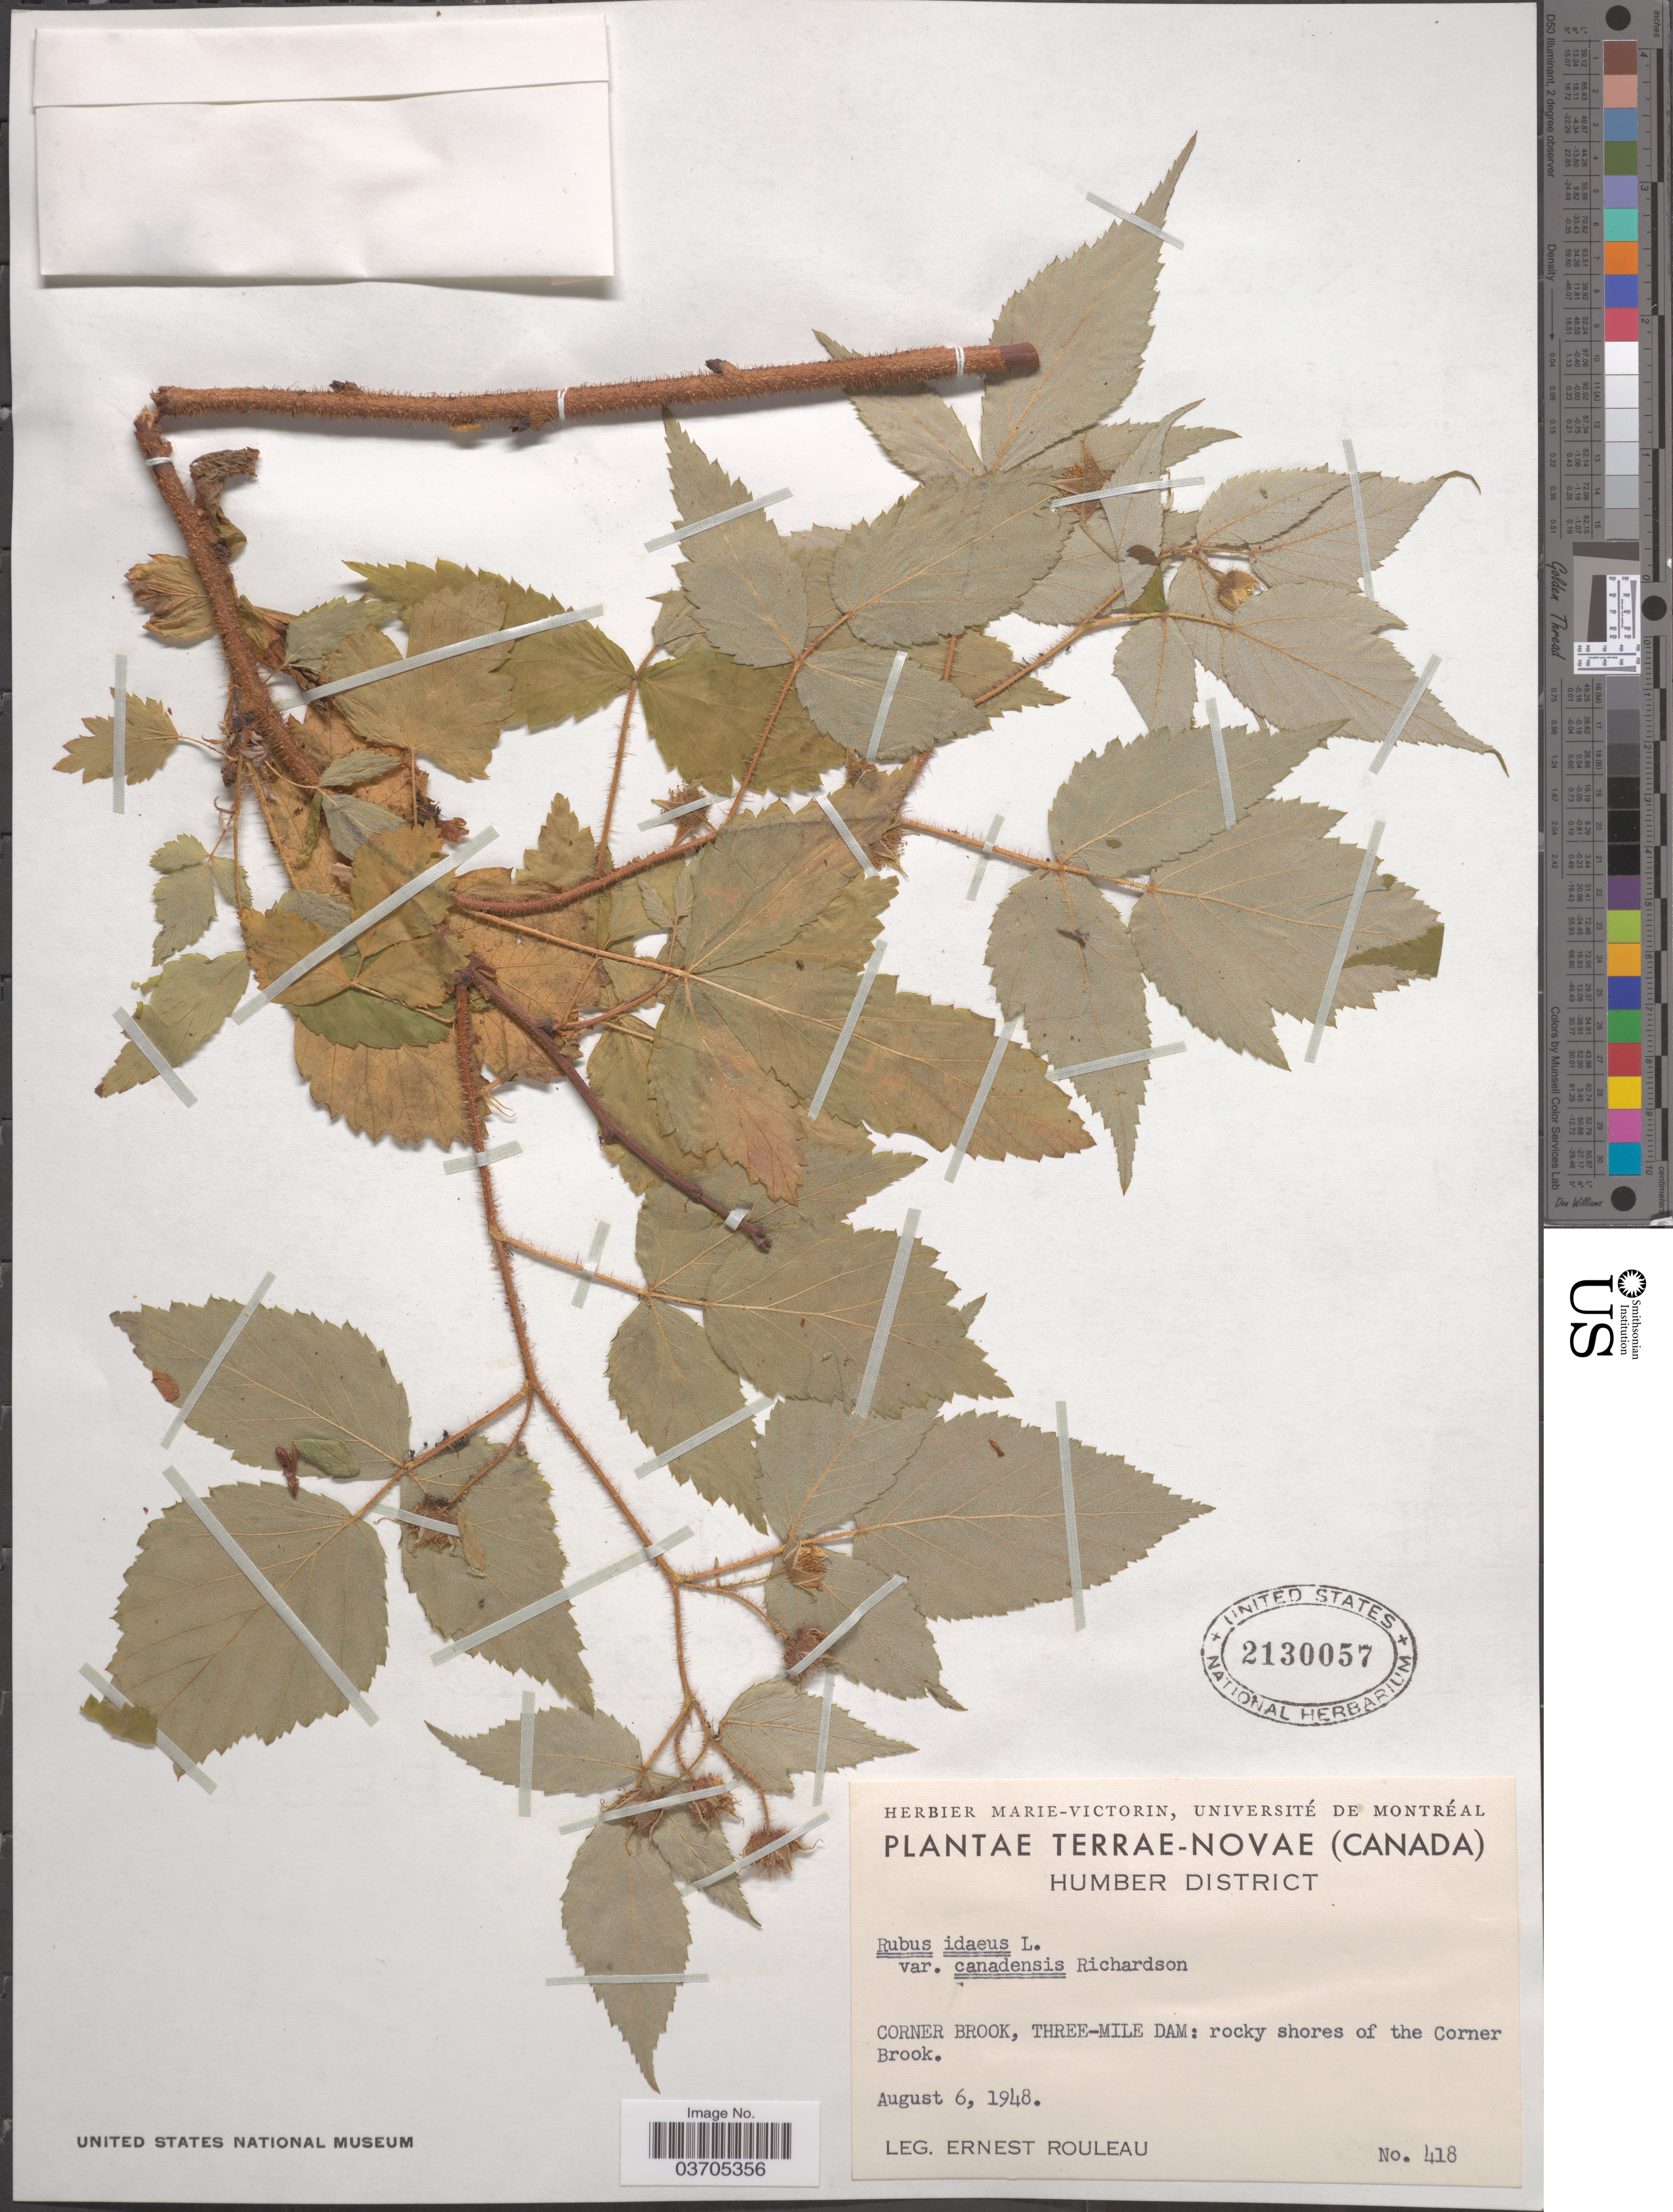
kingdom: Plantae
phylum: Tracheophyta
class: Magnoliopsida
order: Rosales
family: Rosaceae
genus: Rubus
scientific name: Rubus idaeus var. canadensis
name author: Richardson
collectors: J. Rouleau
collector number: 418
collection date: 1948-08-06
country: Canada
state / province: Newfoundland and Labrador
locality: Terrae-Novae. Humber District. Corner Brook, Three-Mile Dam: rocky shores of the Corner Brook.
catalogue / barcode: US 2130057